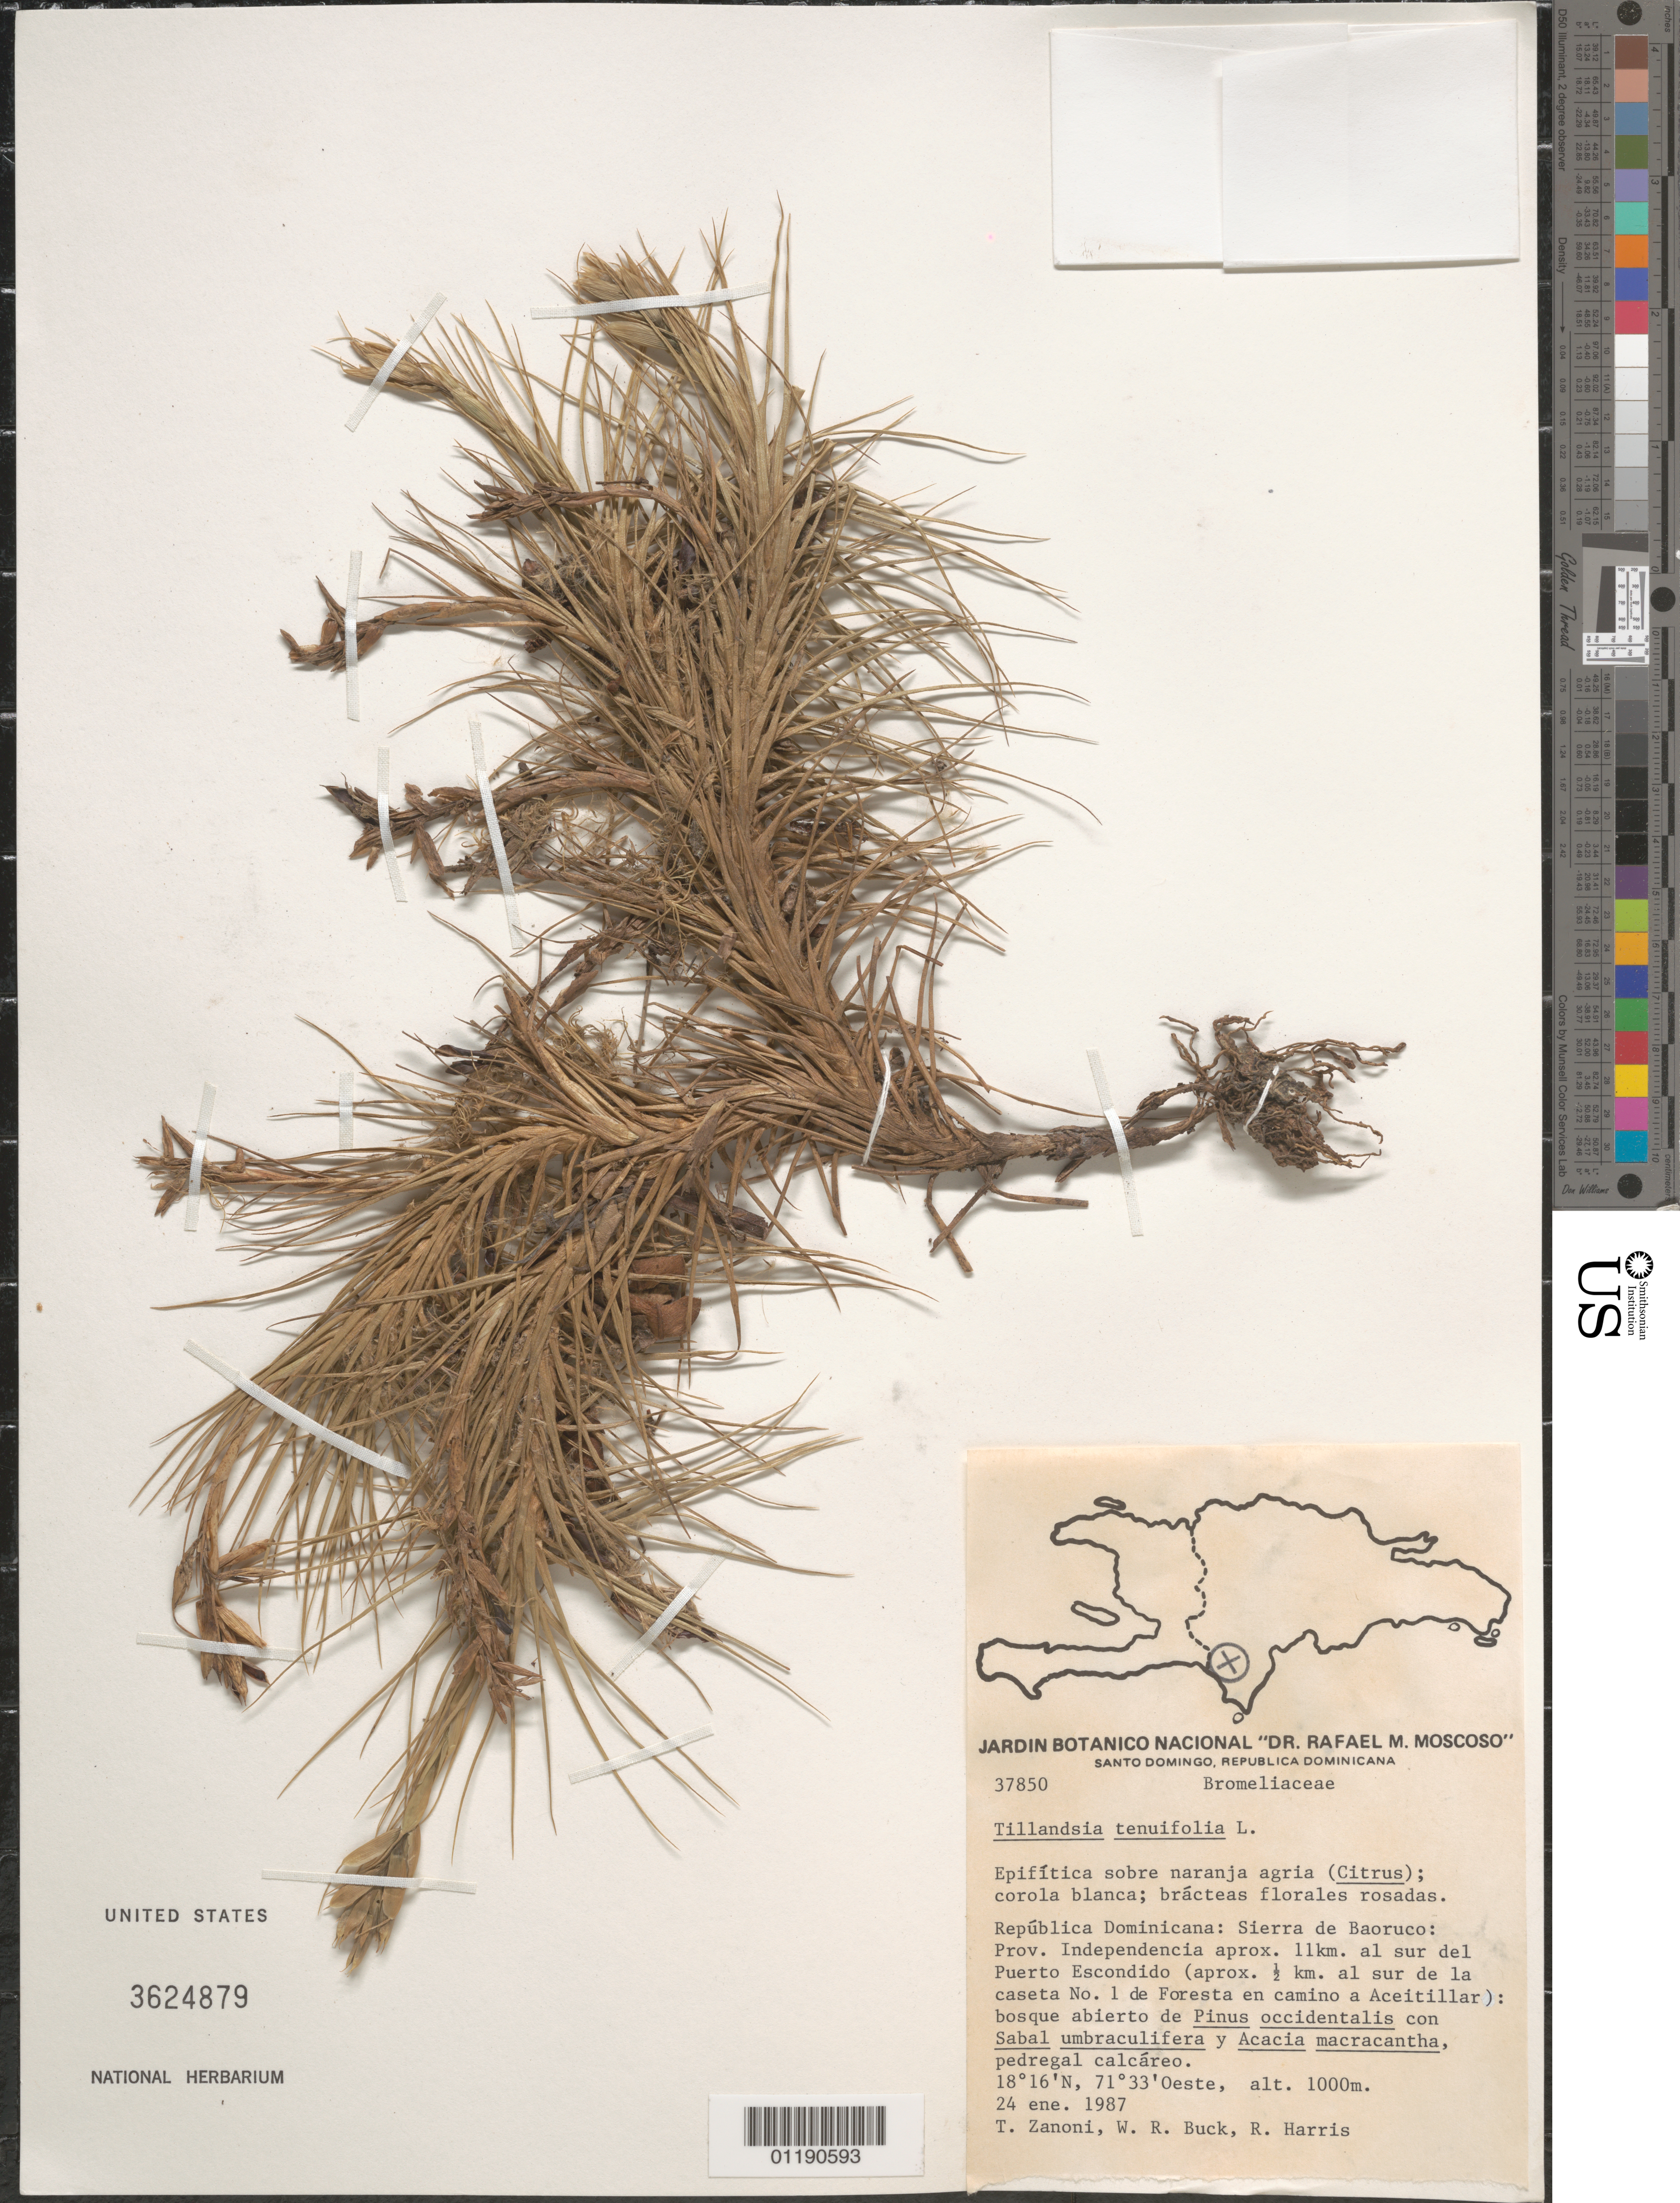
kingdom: Plantae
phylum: Tracheophyta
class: Liliopsida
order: Poales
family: Bromeliaceae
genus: Tillandsia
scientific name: Tillandsia tenuifolia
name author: L.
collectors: T. A. Zanoni, W. R. Buck & R. Harris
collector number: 37850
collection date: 1987-01-24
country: Dominican Republic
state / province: Independencia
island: Hispaniola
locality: Sierra de Baoruco, aprox. 9 km por el camino al "S" de Puerto Escondido, en el camino a las casetas (No. 1 y No. 2 de Foresta) y Aceitillar.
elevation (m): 900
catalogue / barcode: US 3624879